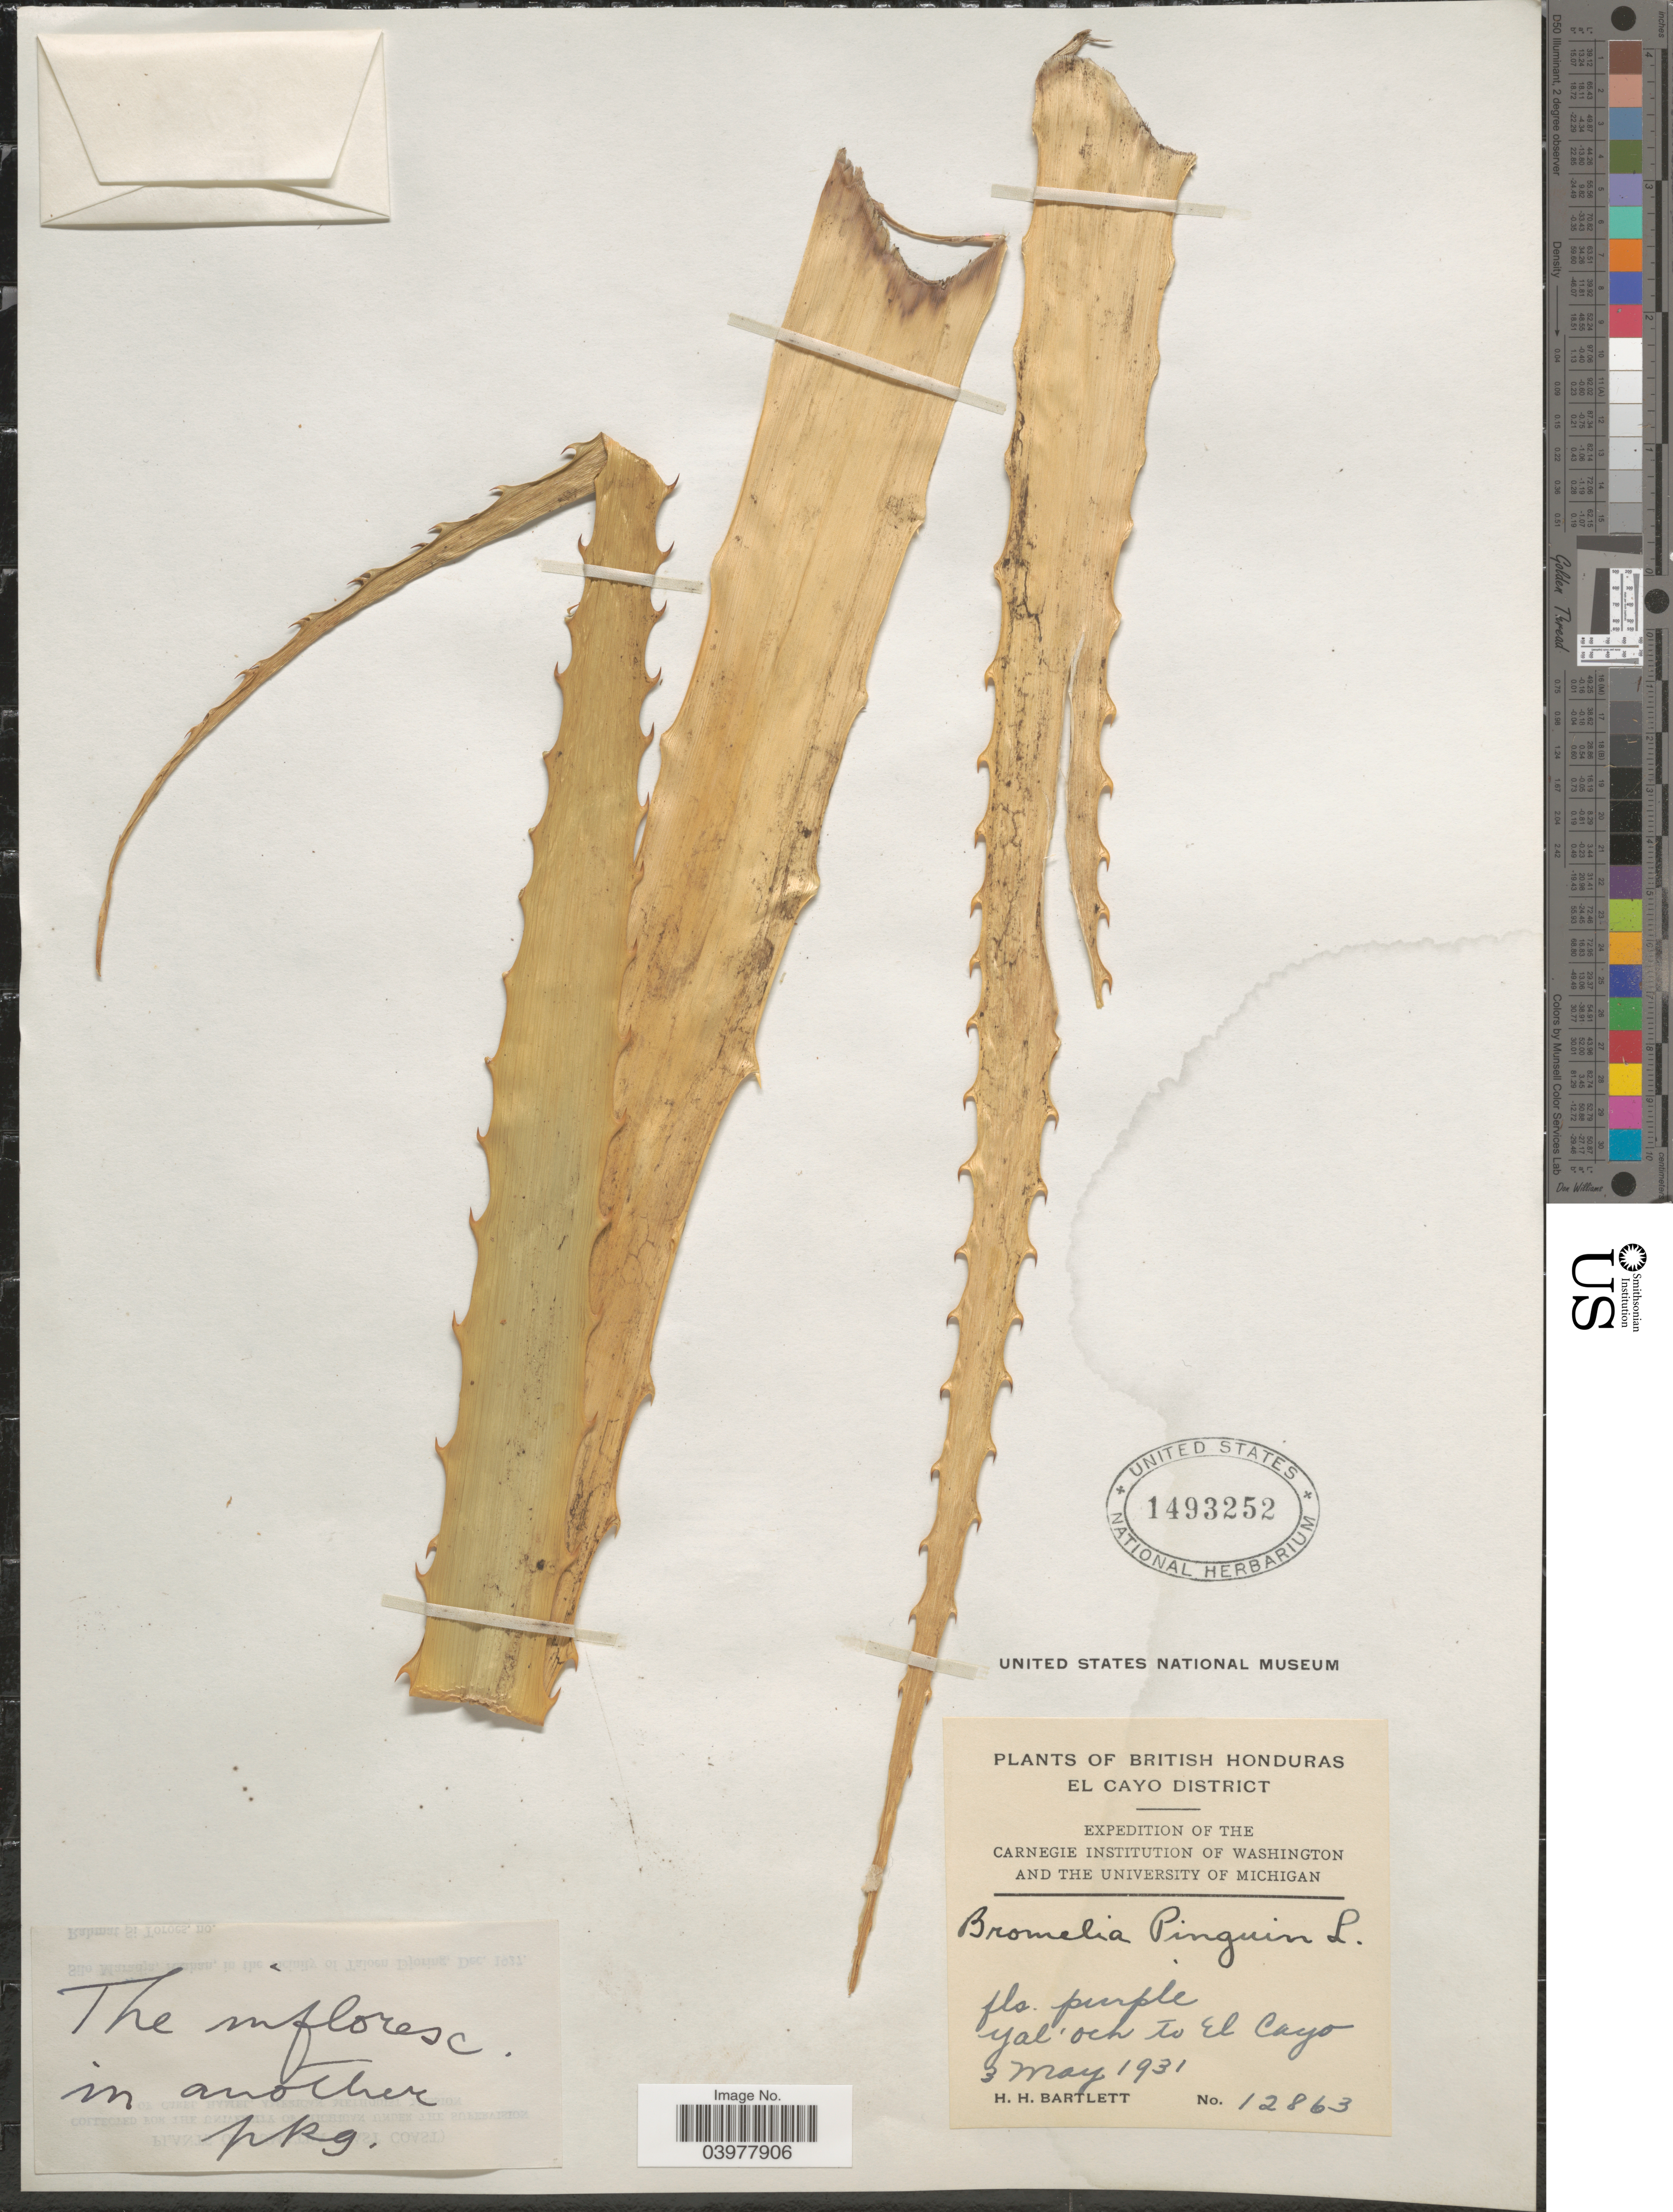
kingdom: Plantae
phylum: Tracheophyta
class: Liliopsida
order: Poales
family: Bromeliaceae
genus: Bromelia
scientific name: Bromelia pinguin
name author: L.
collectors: H. H. Bartlett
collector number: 12863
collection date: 1931-05-03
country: Belize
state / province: Cayo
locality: British Honduras. El Cayo District. Yal'och to El Cayo.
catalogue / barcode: US 1493252